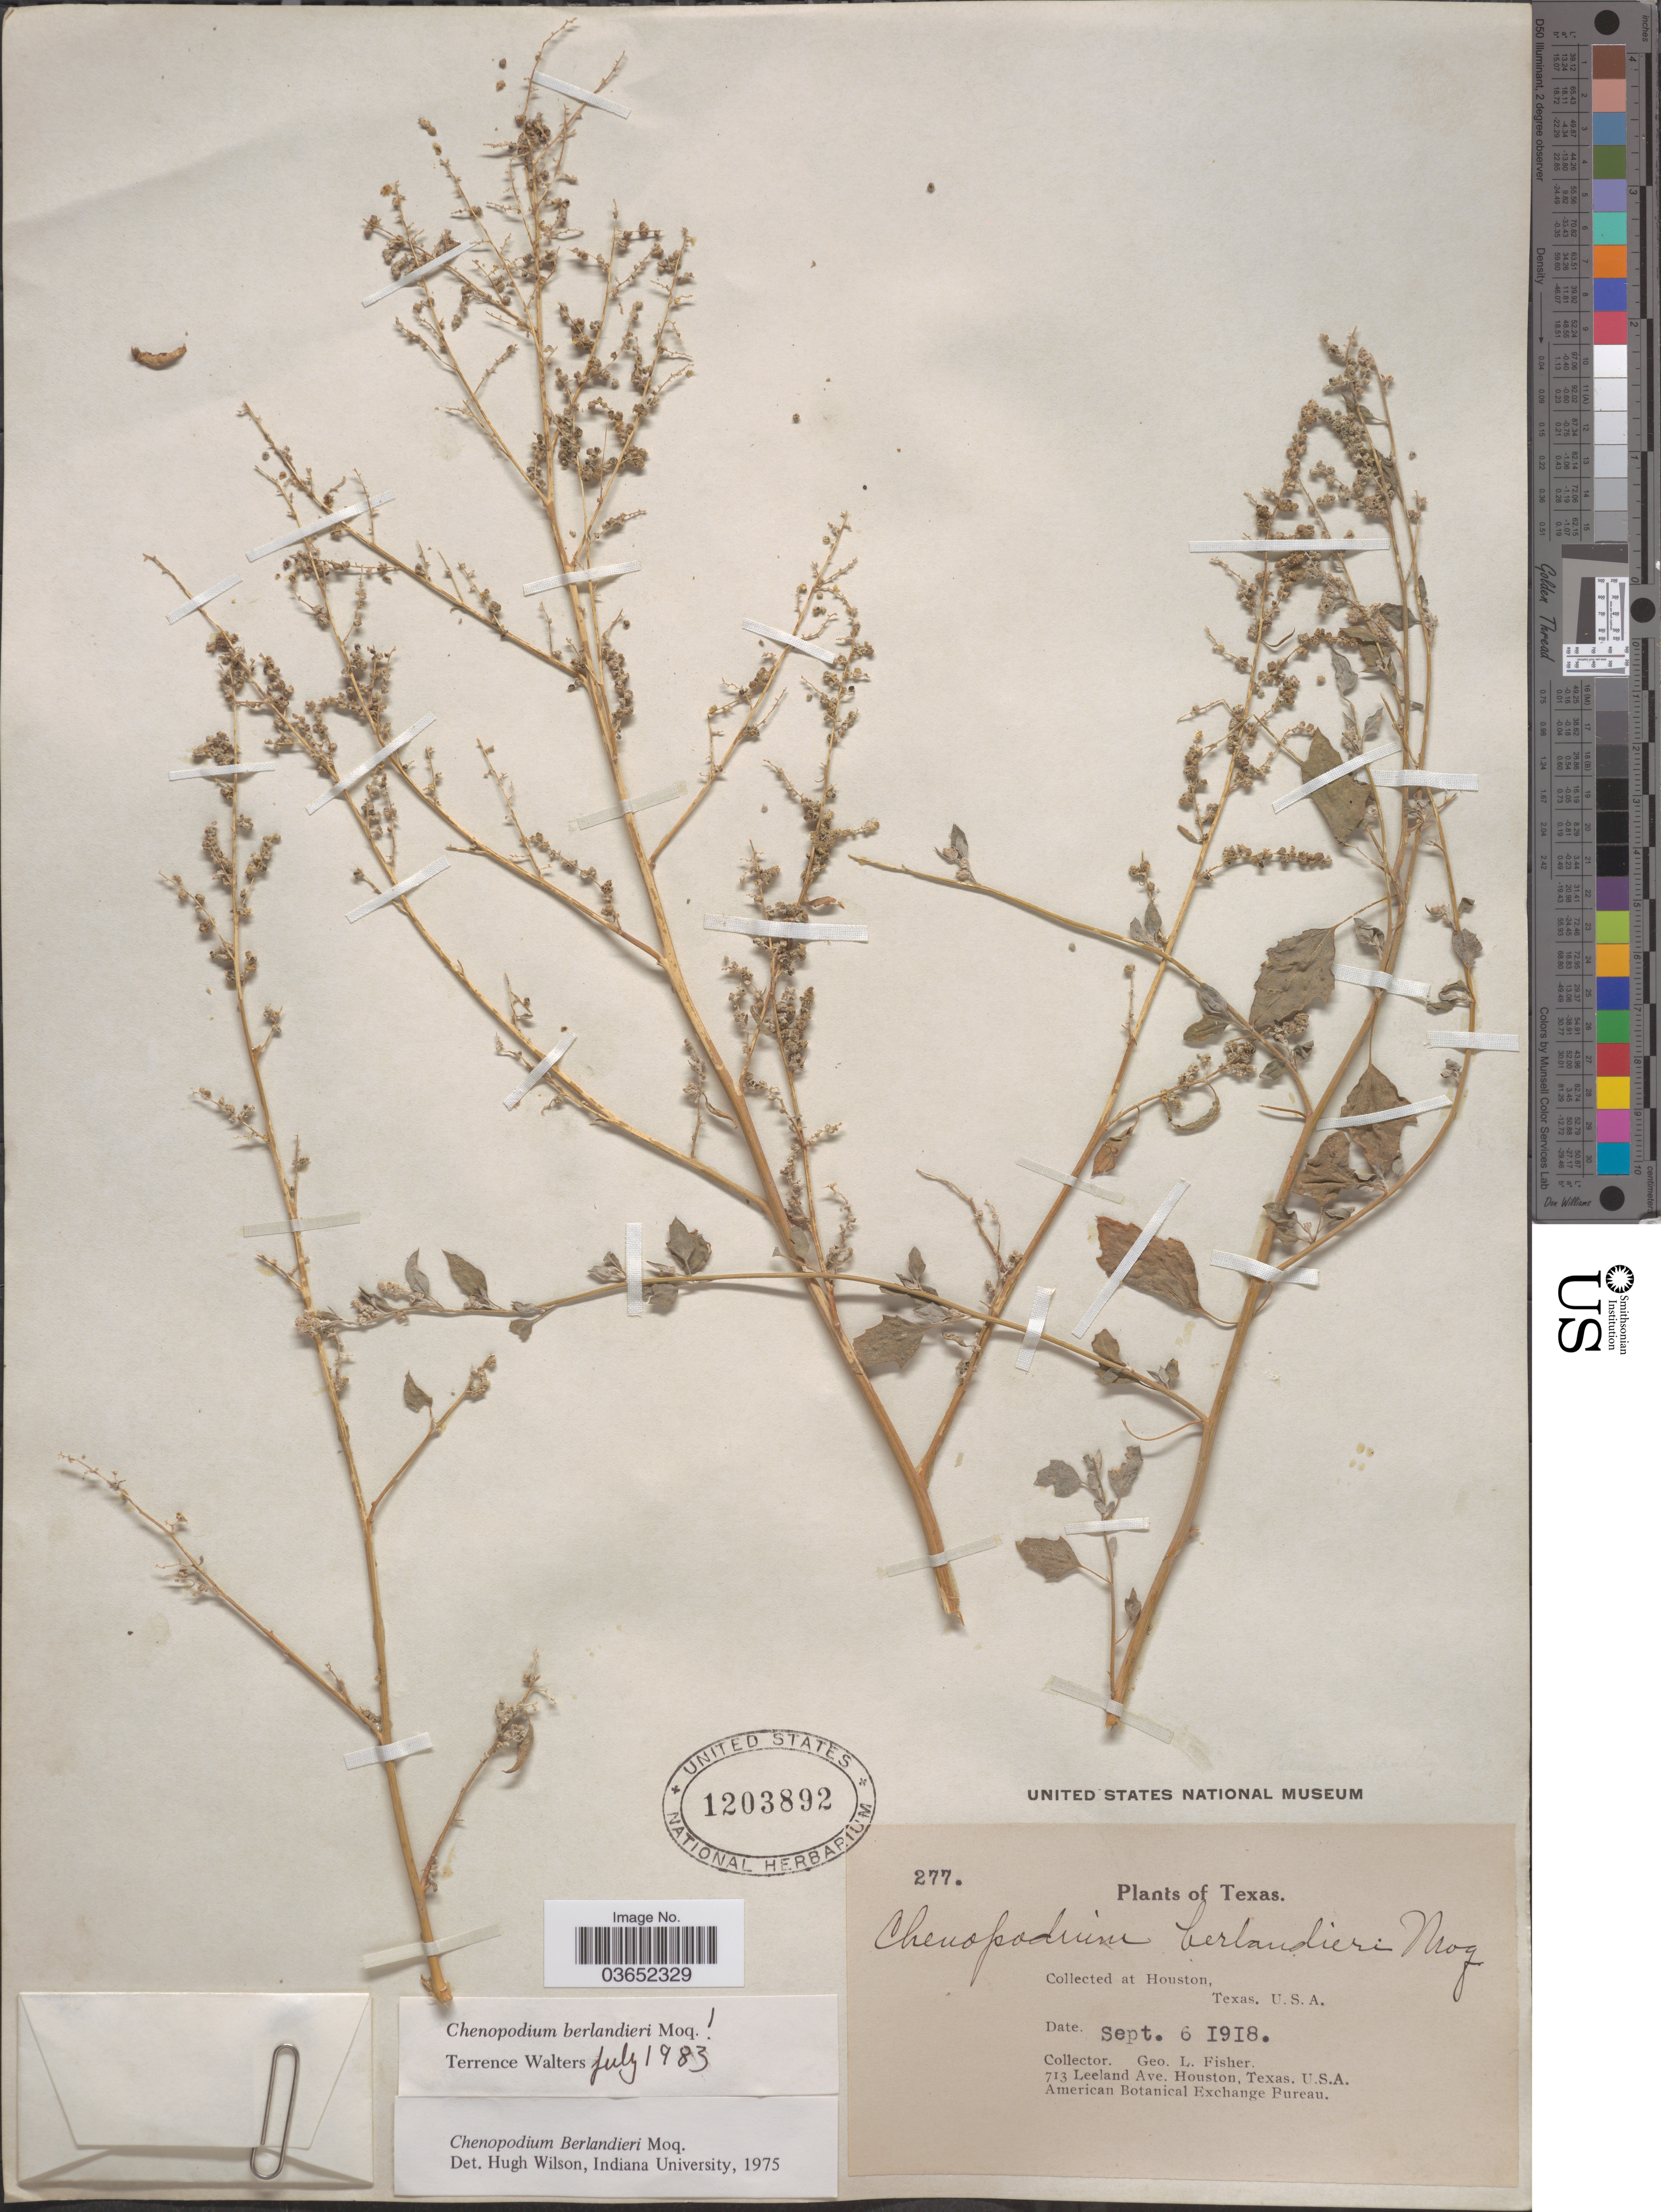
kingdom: Plantae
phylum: Tracheophyta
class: Magnoliopsida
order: Caryophyllales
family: Amaranthaceae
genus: Chenopodium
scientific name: Chenopodium berlandieri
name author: Moq.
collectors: G. L. Fisher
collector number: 277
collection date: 1918-09-06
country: United States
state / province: Texas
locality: Houston.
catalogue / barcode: US 1203892